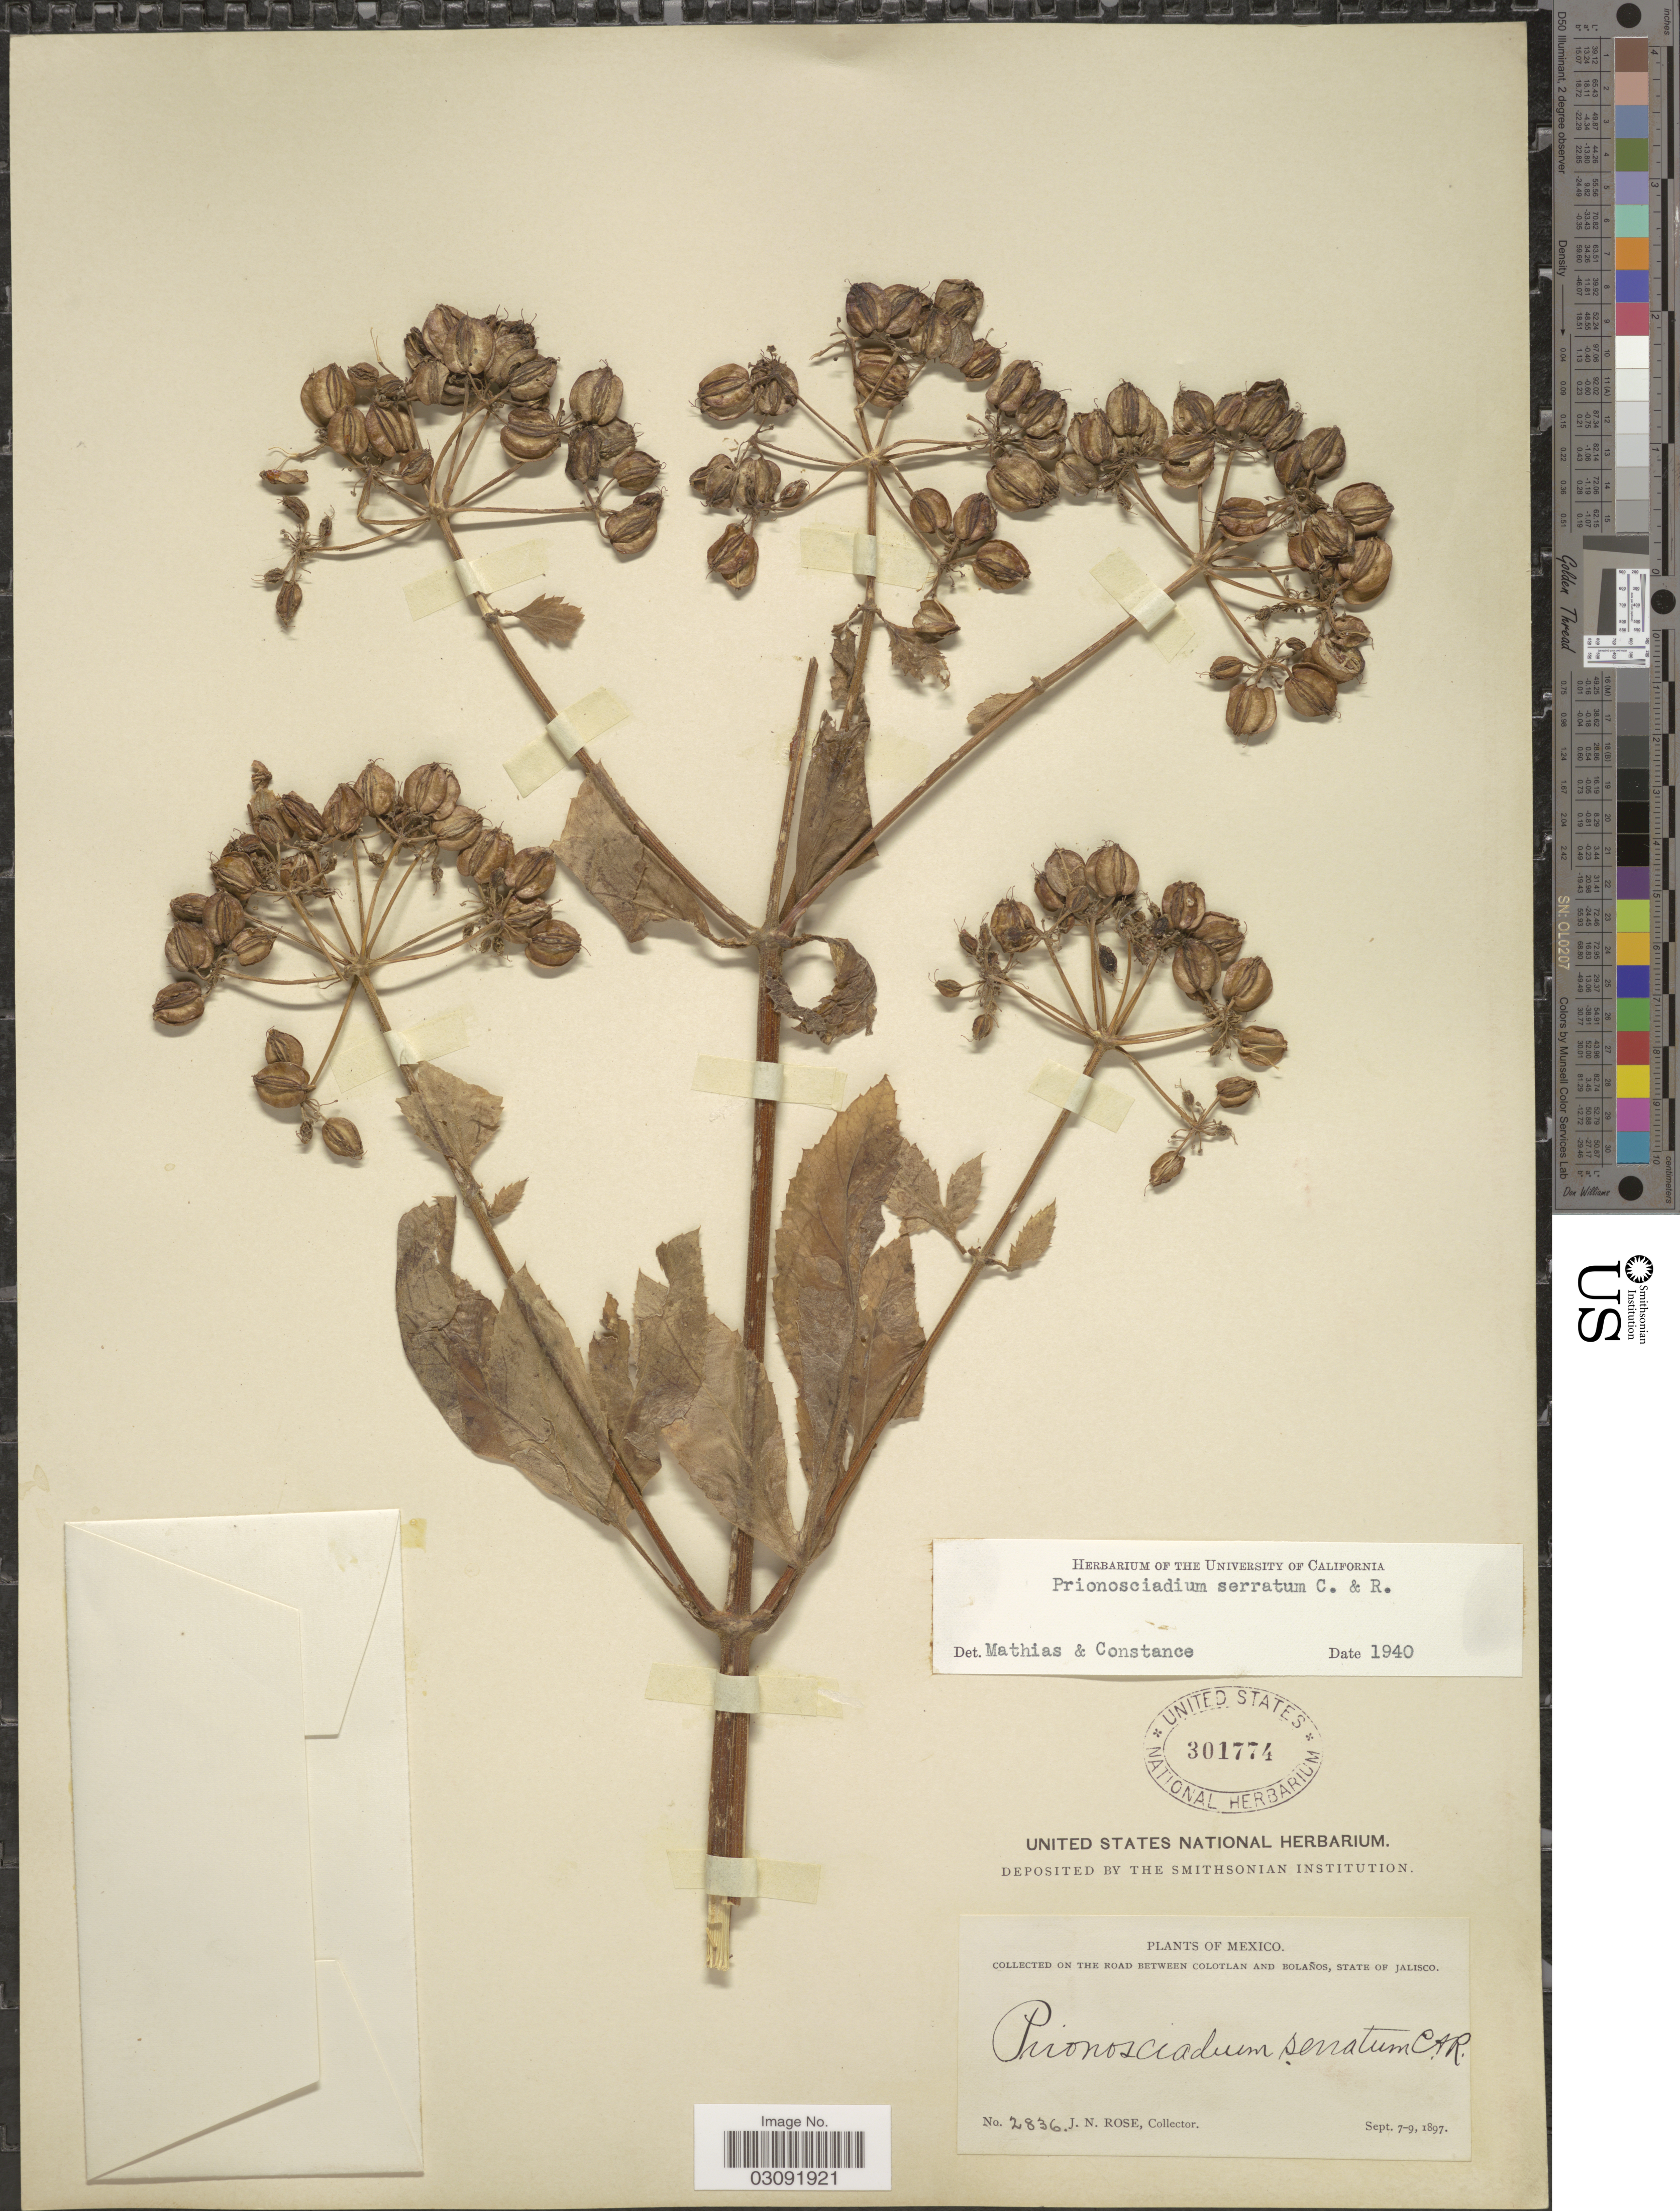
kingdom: Plantae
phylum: Tracheophyta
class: Magnoliopsida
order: Apiales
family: Apiaceae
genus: Prionosciadium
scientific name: Prionosciadium serratum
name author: J.M. Coult. & Rose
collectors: J. N. Rose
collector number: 2836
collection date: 1897-09-07/1897-09-09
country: Mexico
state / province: Jalisco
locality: On the road between Colotlan and Bolaños.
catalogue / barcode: US 301774